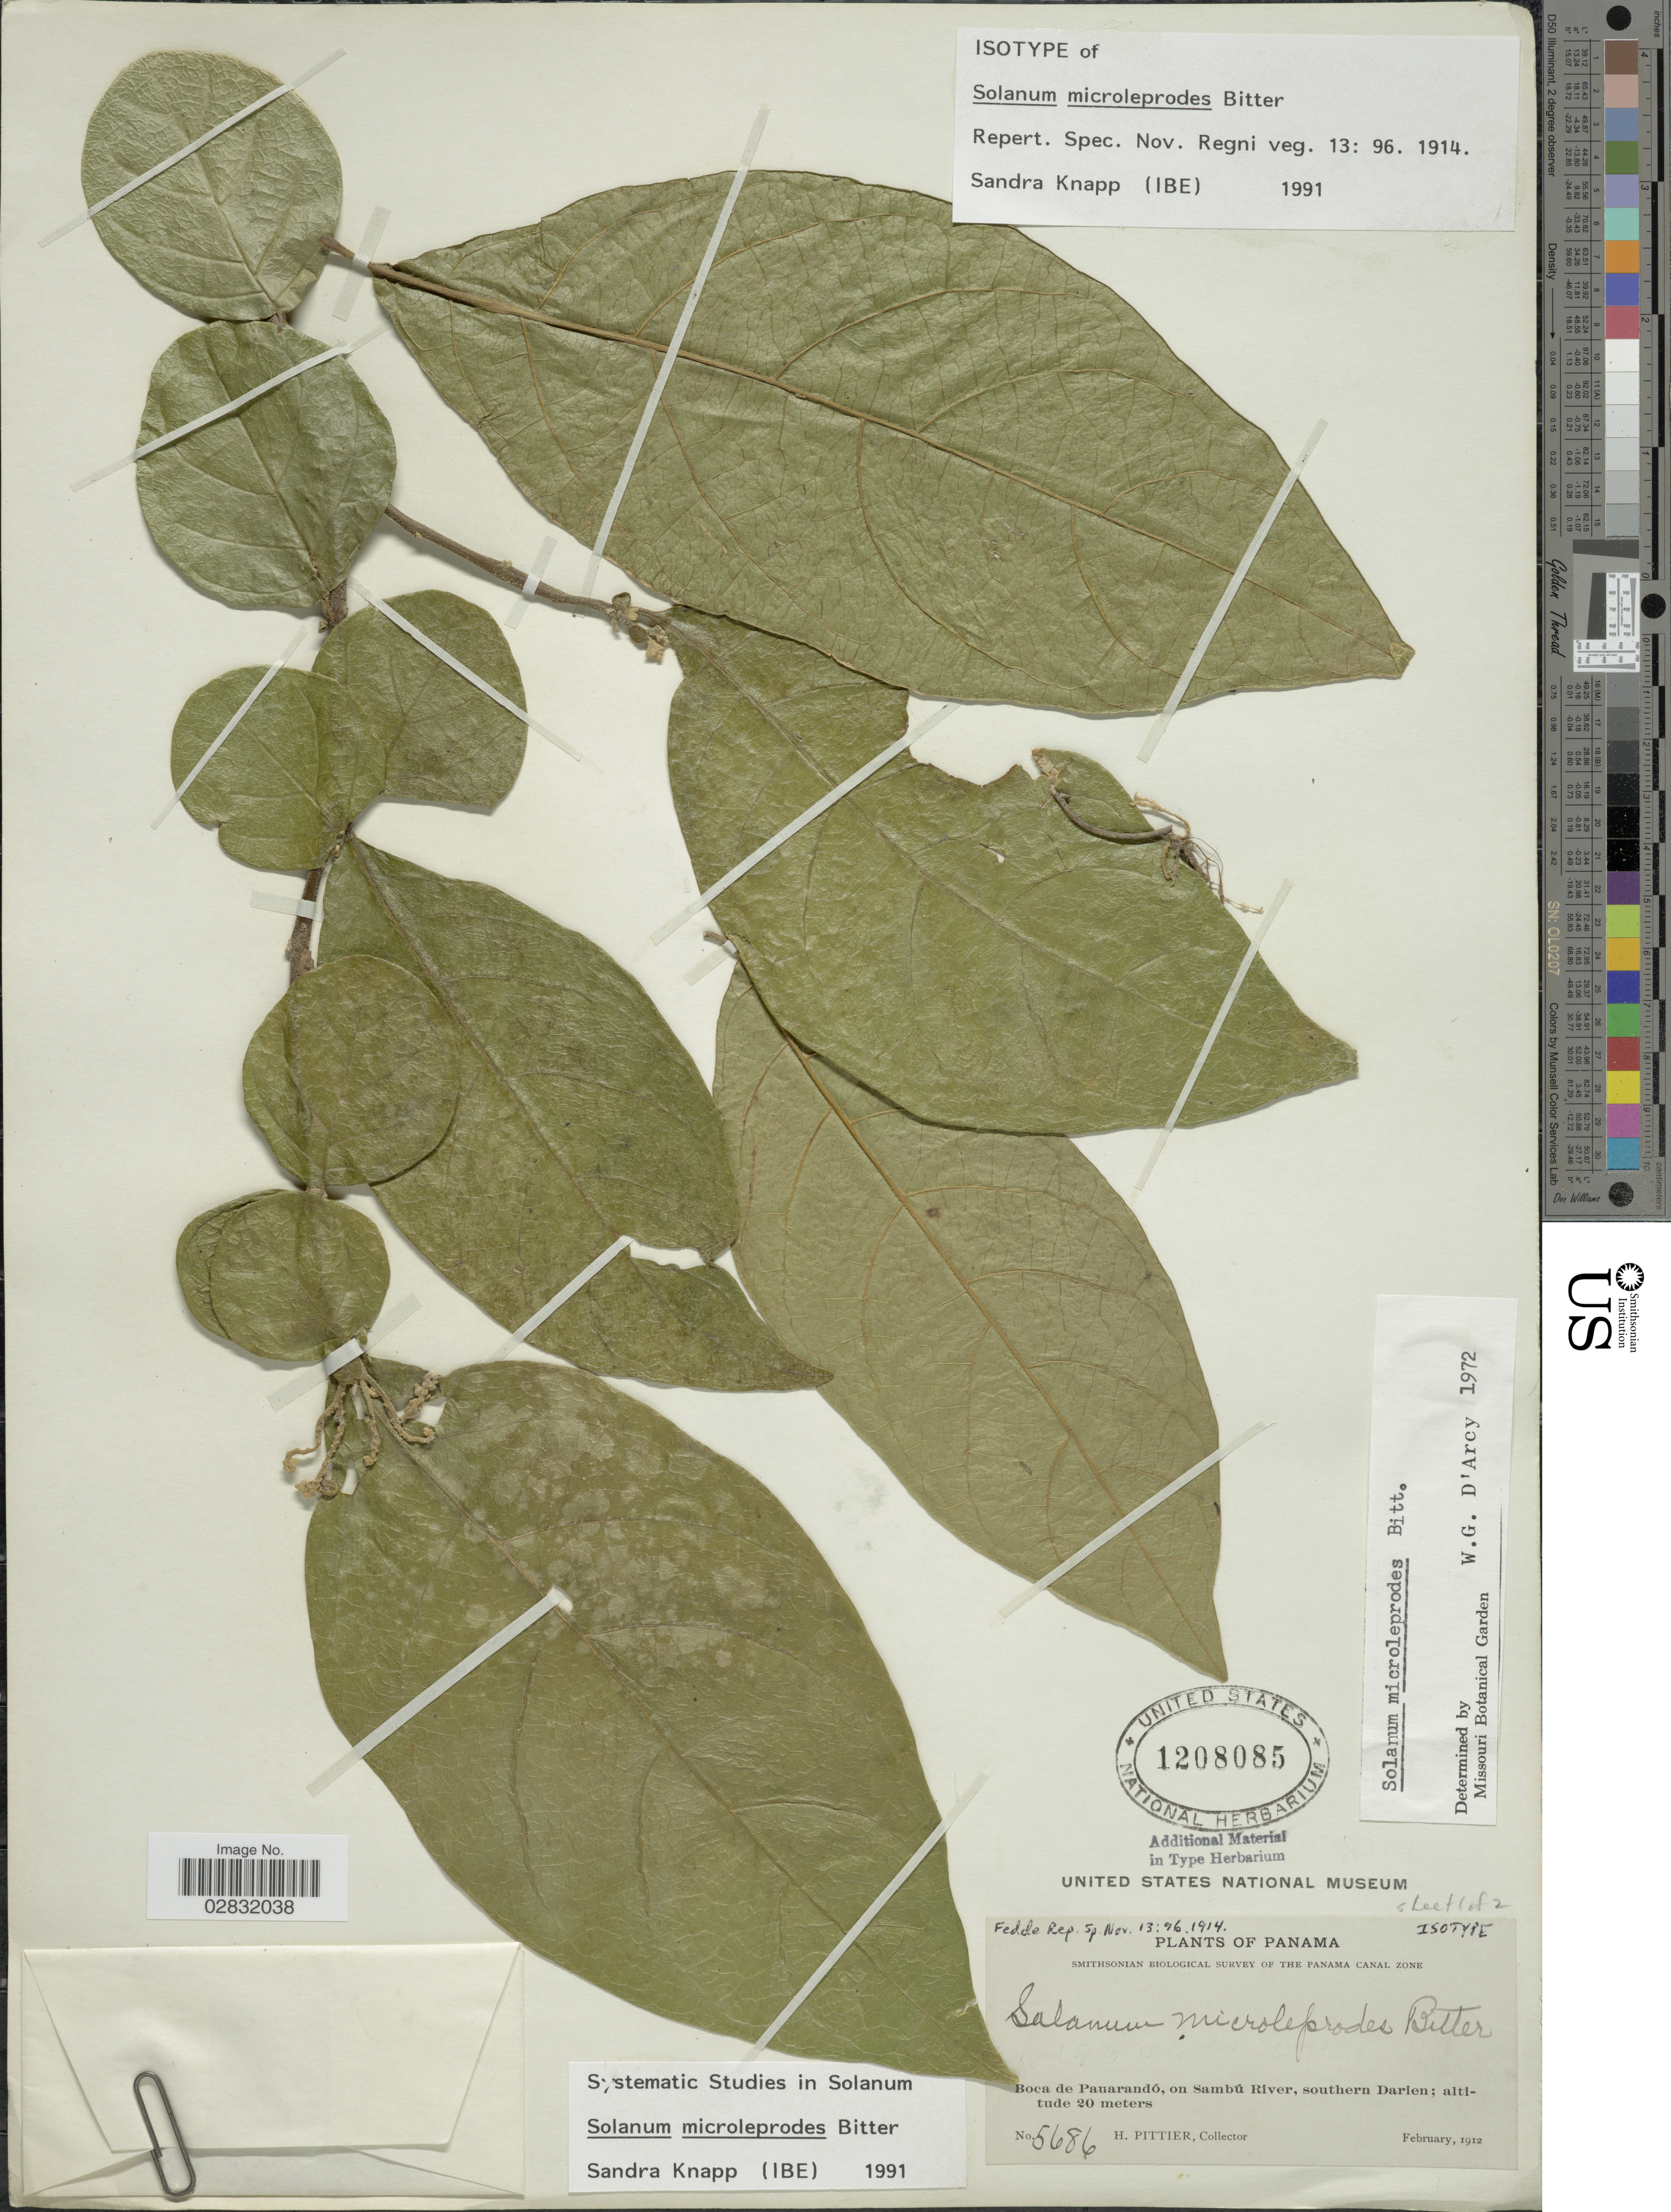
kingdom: Plantae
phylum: Tracheophyta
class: Magnoliopsida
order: Solanales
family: Solanaceae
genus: Solanum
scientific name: Solanum microleprodes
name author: Bitter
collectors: H. F. Pittier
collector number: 5686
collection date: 1912-02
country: Panama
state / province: Darién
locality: Boca de Pauarandó, on Sambú River, southern Darien.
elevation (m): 20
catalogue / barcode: US 1208085